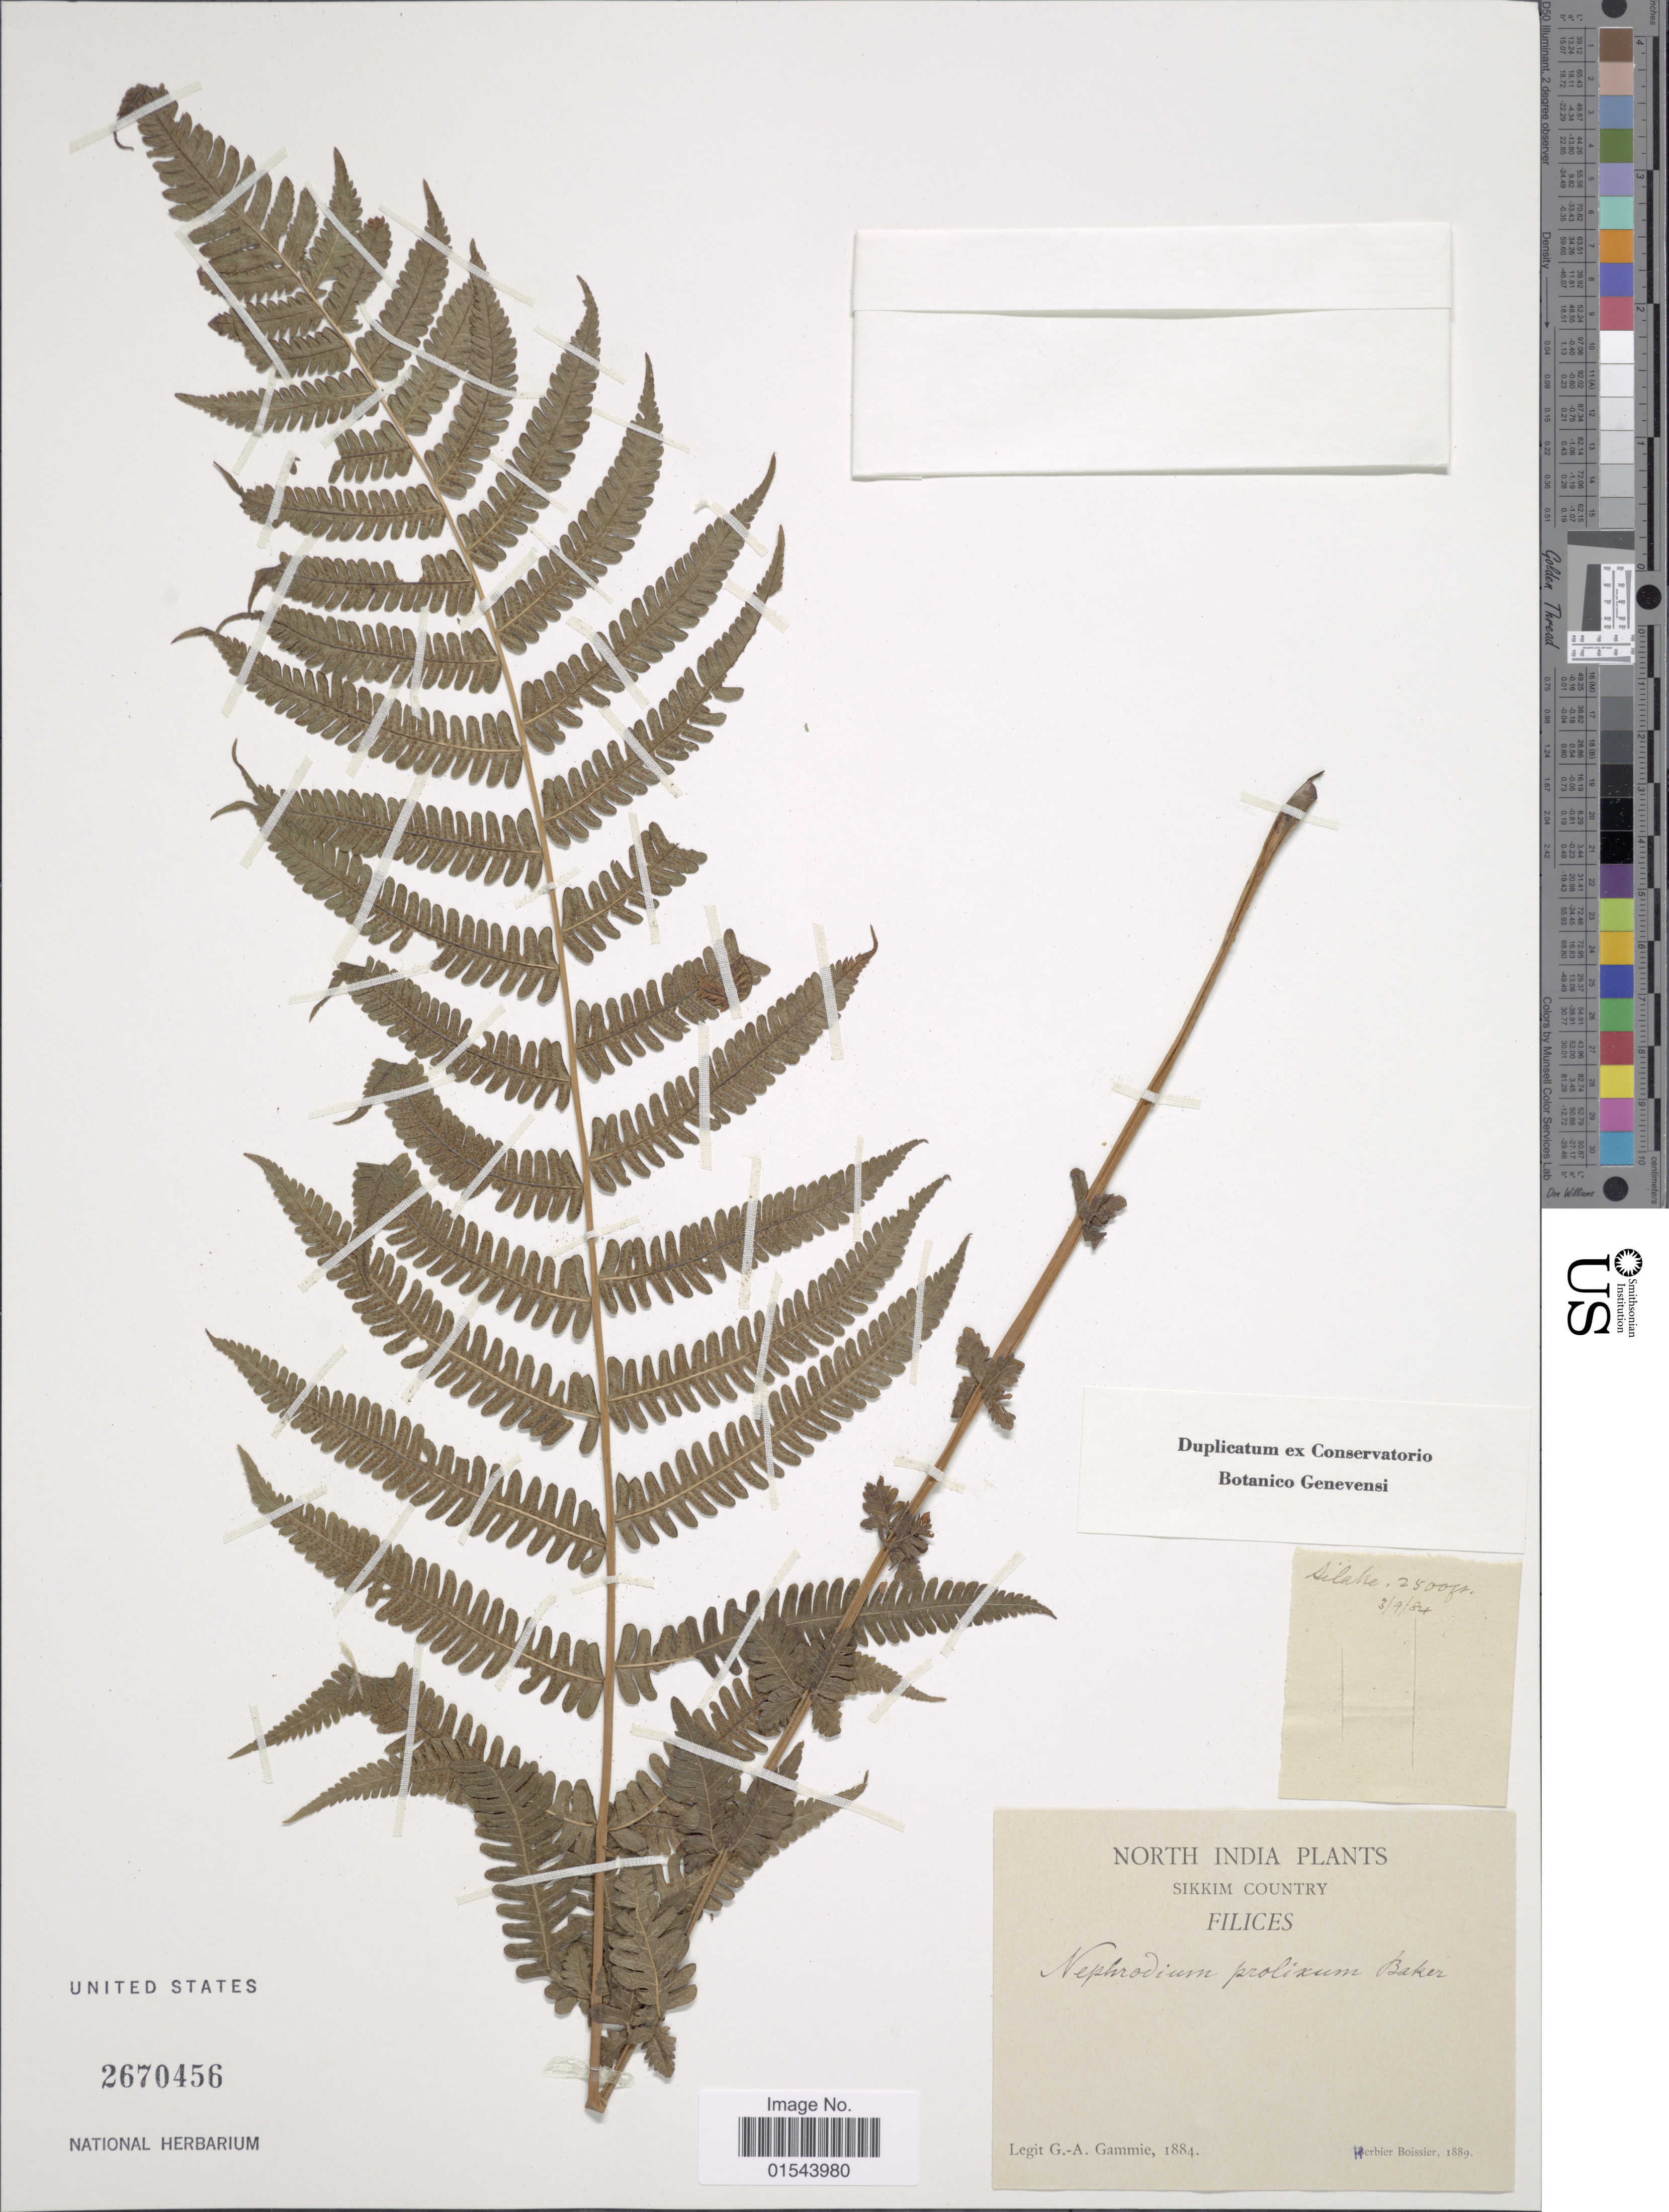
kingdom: Plantae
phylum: Tracheophyta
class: Polypodiopsida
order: Polypodiales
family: Thelypteridaceae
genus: Christella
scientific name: Christella prolixa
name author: (Willd.) Holttum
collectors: G. Gammie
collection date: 1884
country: India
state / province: Sikkim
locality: North India, Sikkim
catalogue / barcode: US 2670456